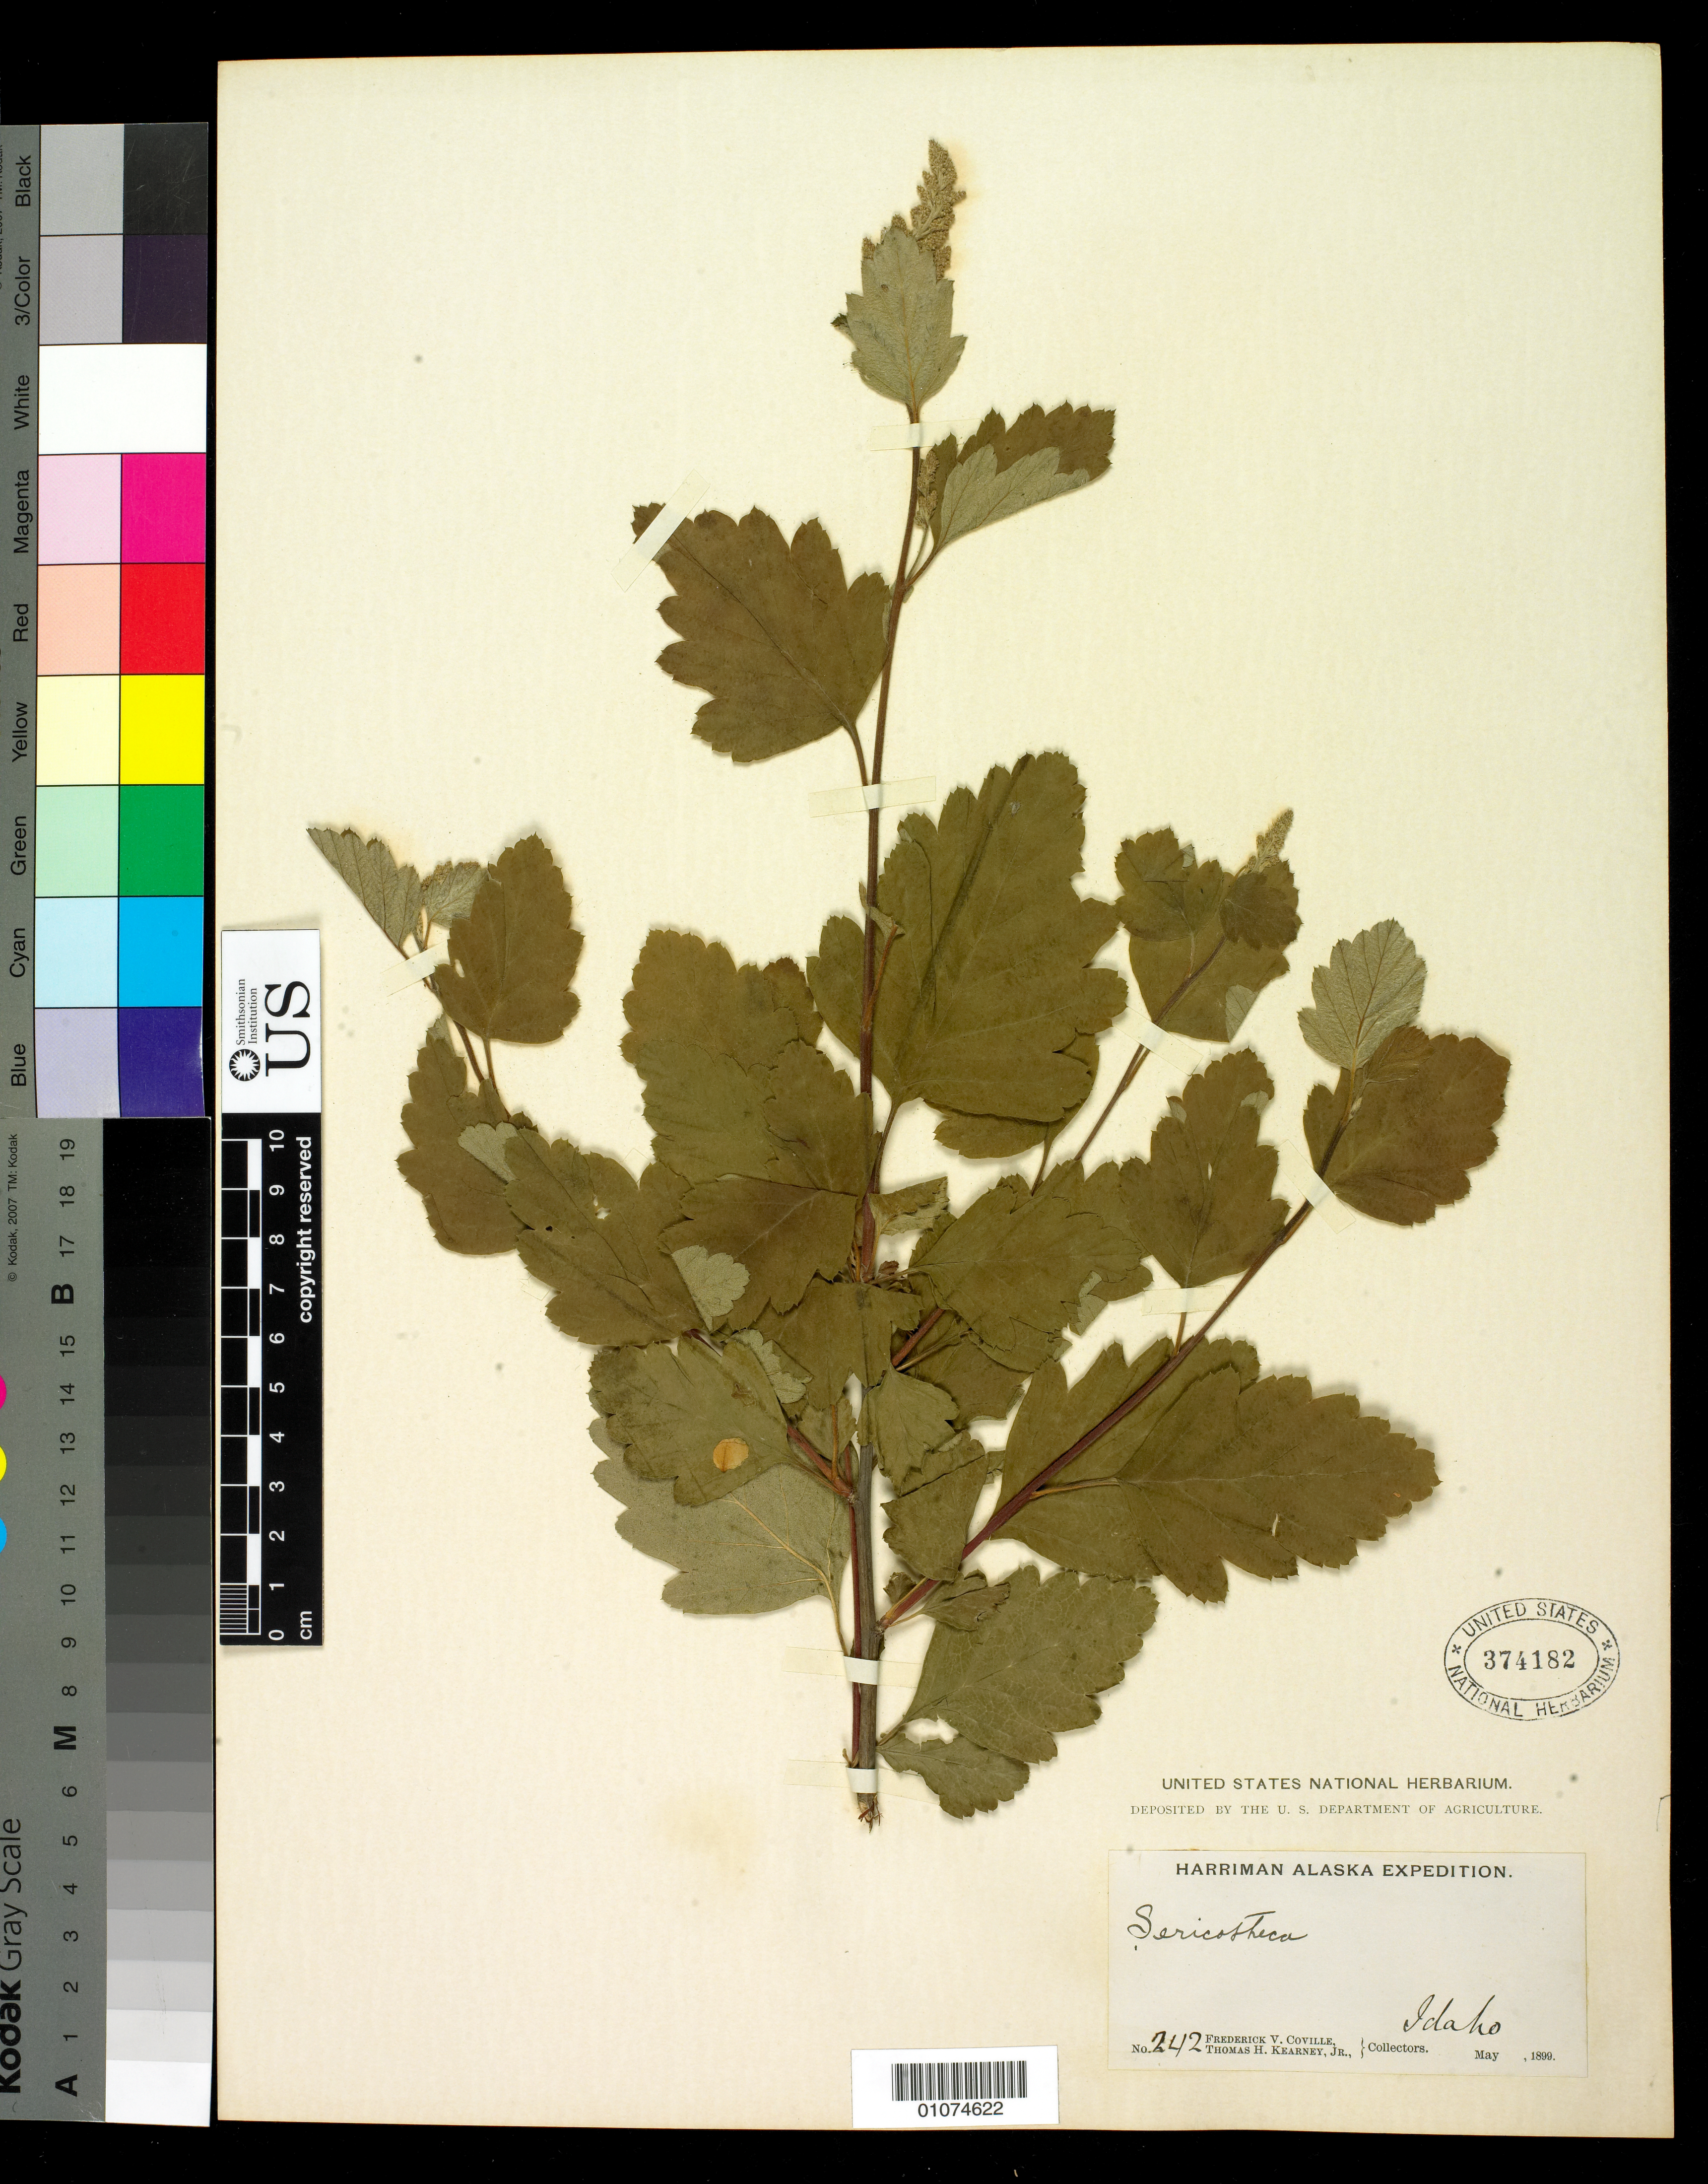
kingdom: Plantae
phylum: Tracheophyta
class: Magnoliopsida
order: Rosales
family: Rosaceae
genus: Holodiscus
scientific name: Holodiscus discolor var. discolor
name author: (Pursh) Maxim.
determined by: Strong, Mark T., (BOT), Smithsonian Institution - National Museum of Natural History (UNITED STATES)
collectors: F. V. Coville & T. H. Kearney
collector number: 242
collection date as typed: May 1899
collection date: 1899-05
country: United States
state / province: Idaho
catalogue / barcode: US 374182